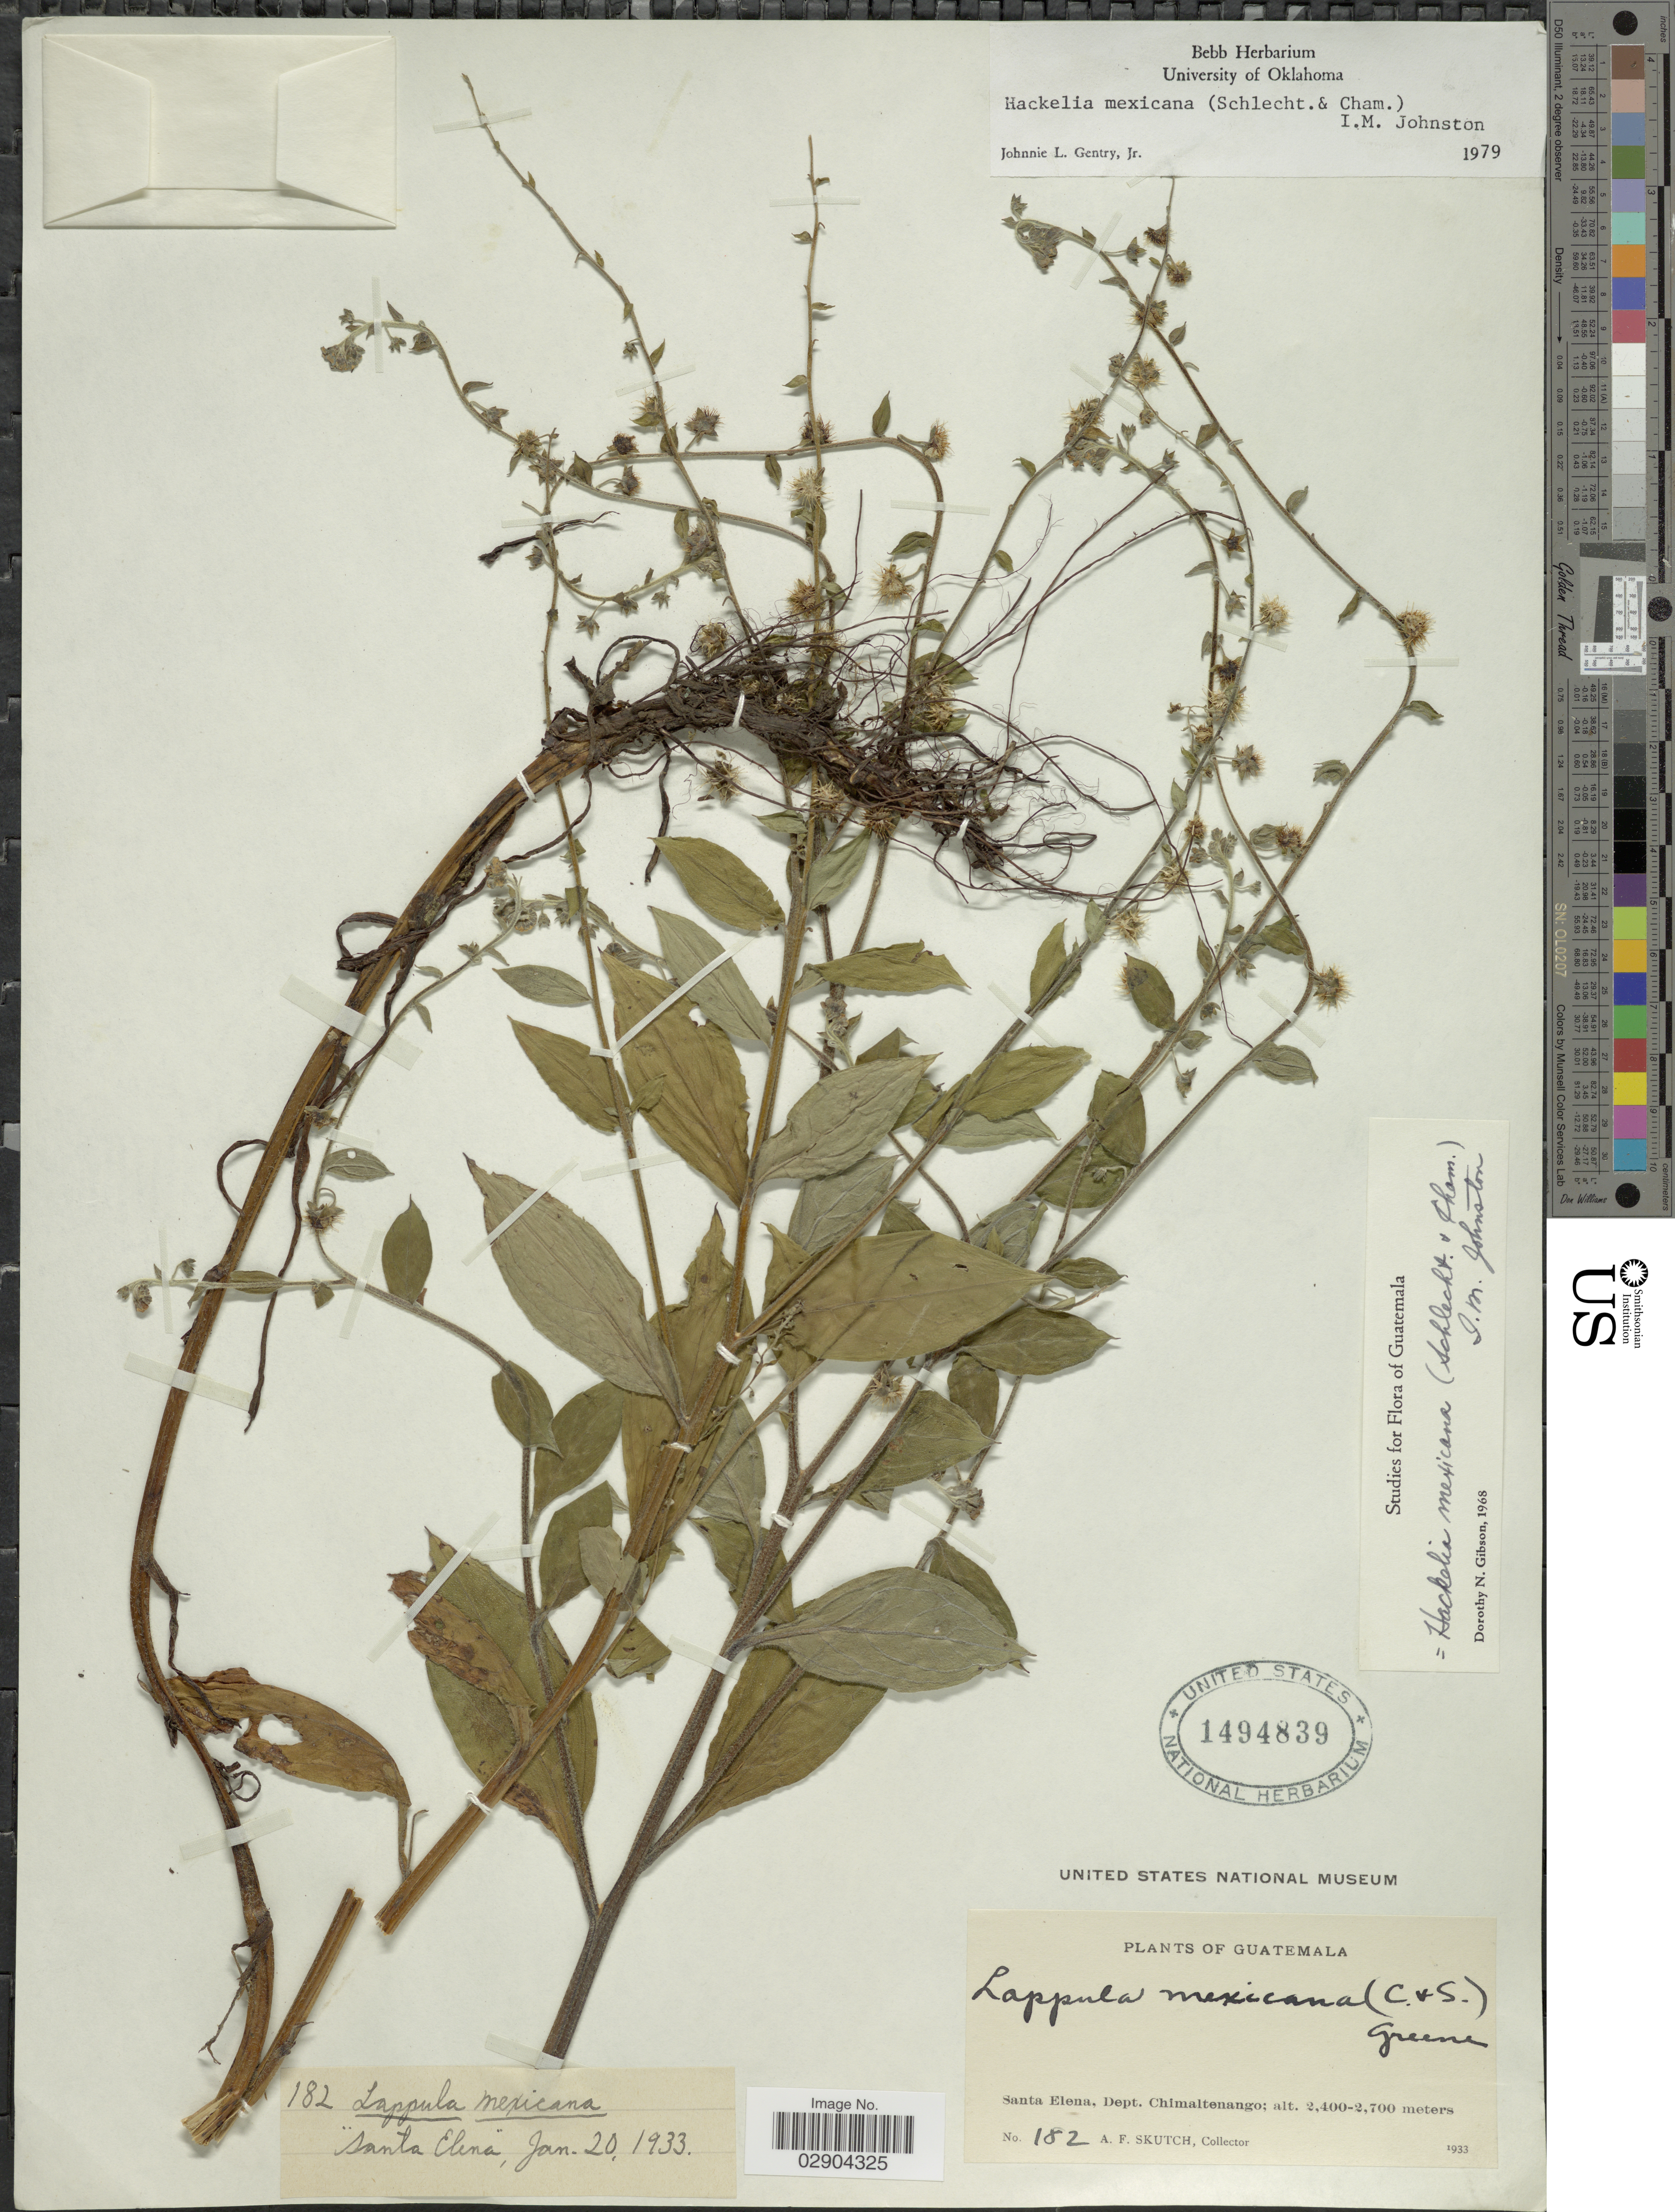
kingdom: Plantae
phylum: Tracheophyta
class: Magnoliopsida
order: Boraginales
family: Boraginaceae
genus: Hackelia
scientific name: Hackelia mexicana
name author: (Schltdl. & Cham.) I.M. Johnst.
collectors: A. F. Skutch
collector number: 182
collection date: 1933-01-20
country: Guatemala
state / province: Chimaltenango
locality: Santa Elena, Dept. Chimaltenango.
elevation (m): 2400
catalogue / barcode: US 1494839